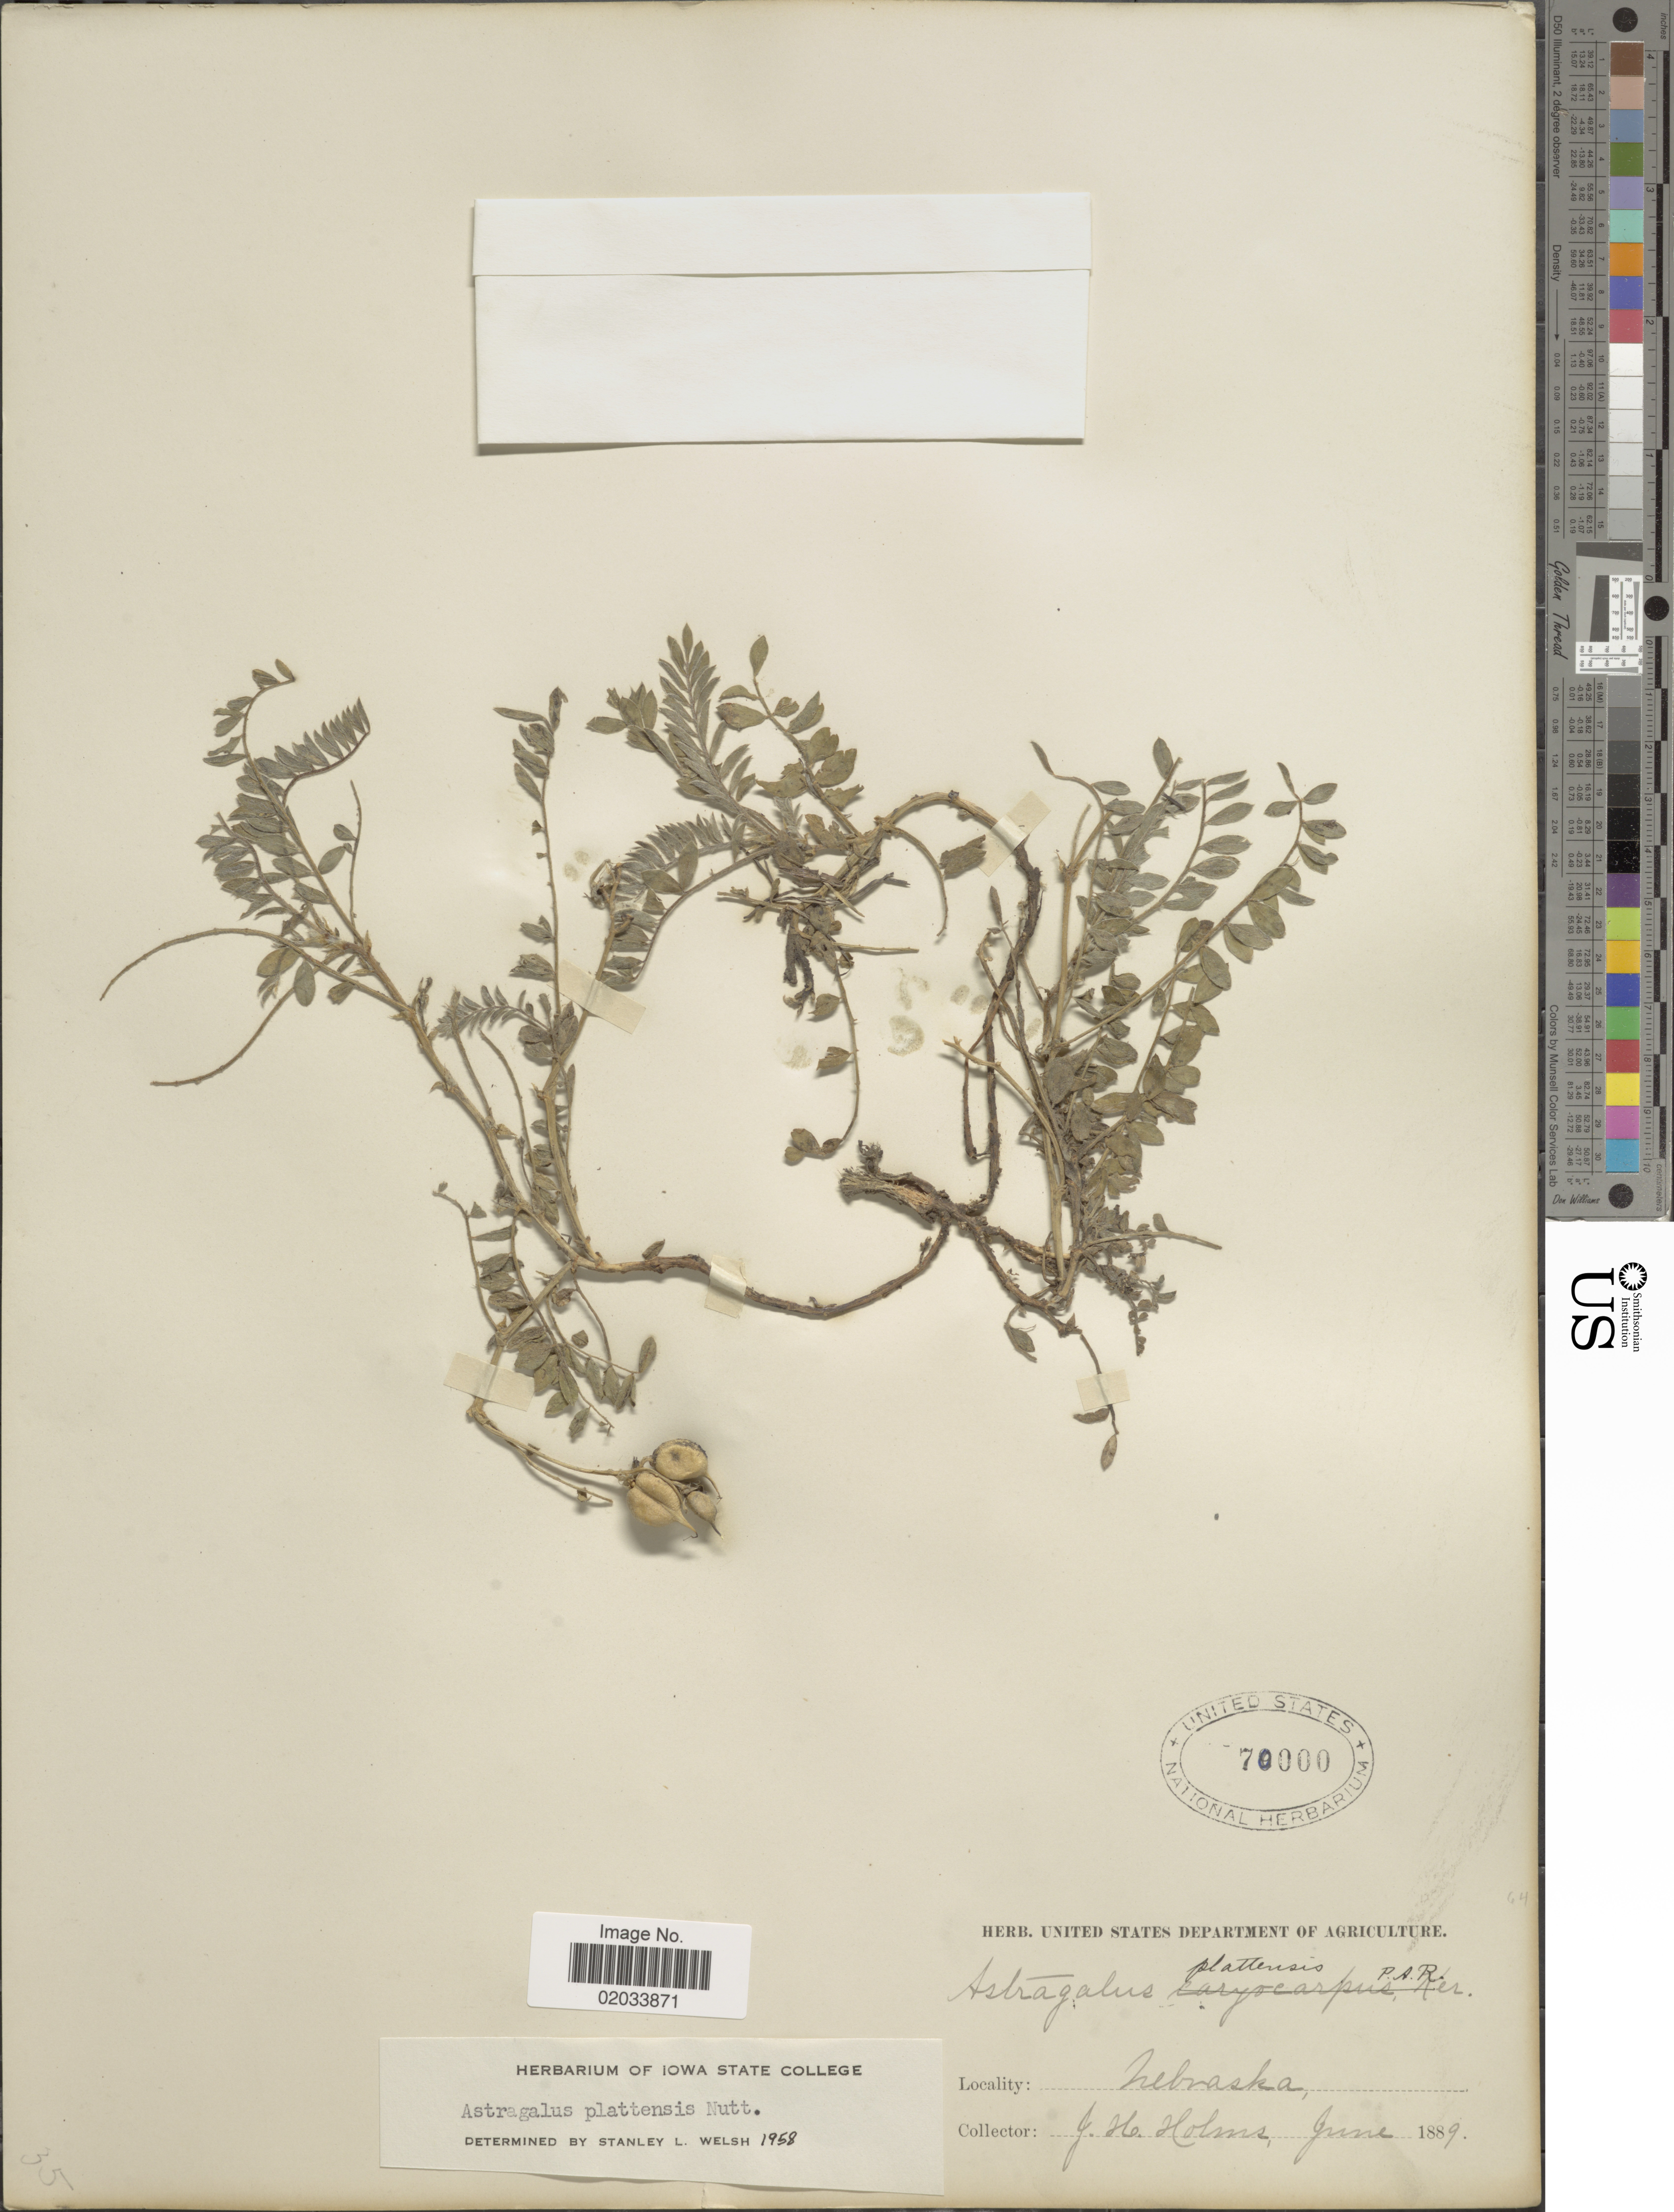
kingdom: Plantae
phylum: Tracheophyta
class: Magnoliopsida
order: Fabales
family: Fabaceae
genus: Astragalus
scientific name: Astragalus plattensis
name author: Nutt. ex Torr. & A. Gray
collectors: J. H. Holms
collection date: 1889-06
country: United States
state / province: Nebraska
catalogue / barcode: US 70000